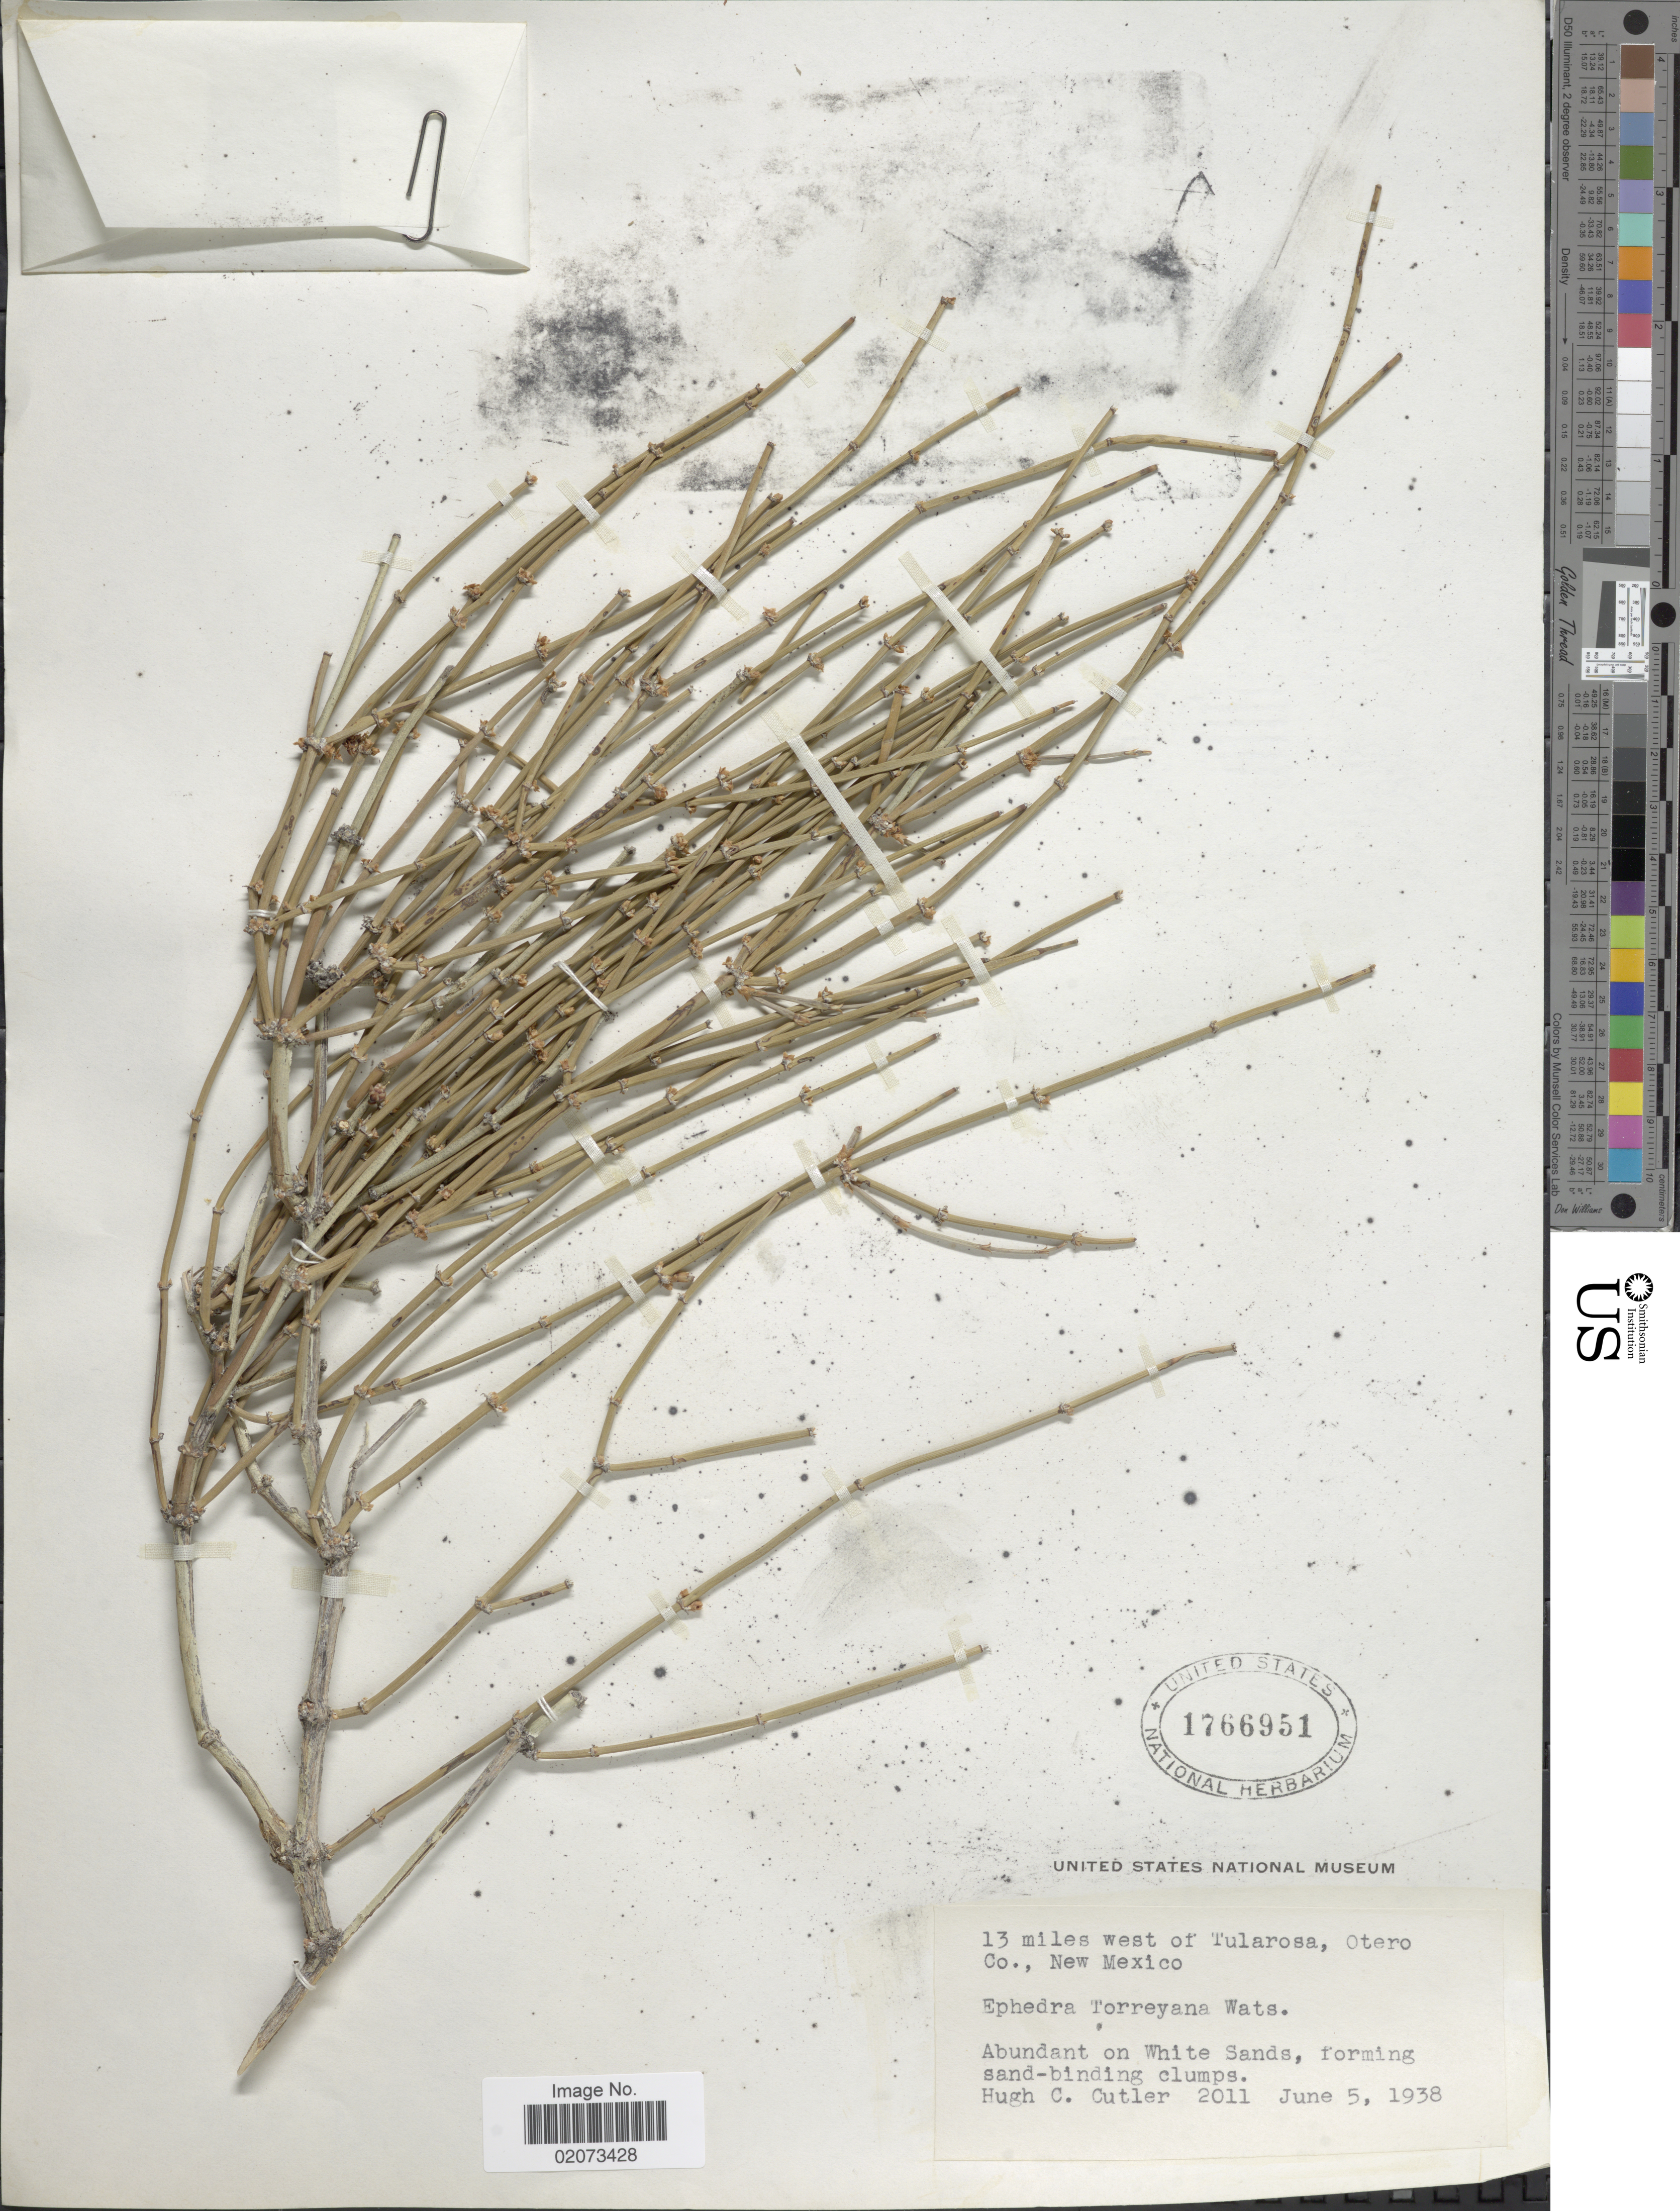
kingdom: Plantae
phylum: Tracheophyta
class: Gnetopsida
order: Ephedrales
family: Ephedraceae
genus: Ephedra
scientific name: Ephedra torreyana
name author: S. Watson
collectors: H. C. Cutler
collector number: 2011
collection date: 1938-06-05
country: United States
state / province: New Mexico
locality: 13 miles west of Tularosa, Otero Co., New Mexico.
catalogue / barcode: US 1766951